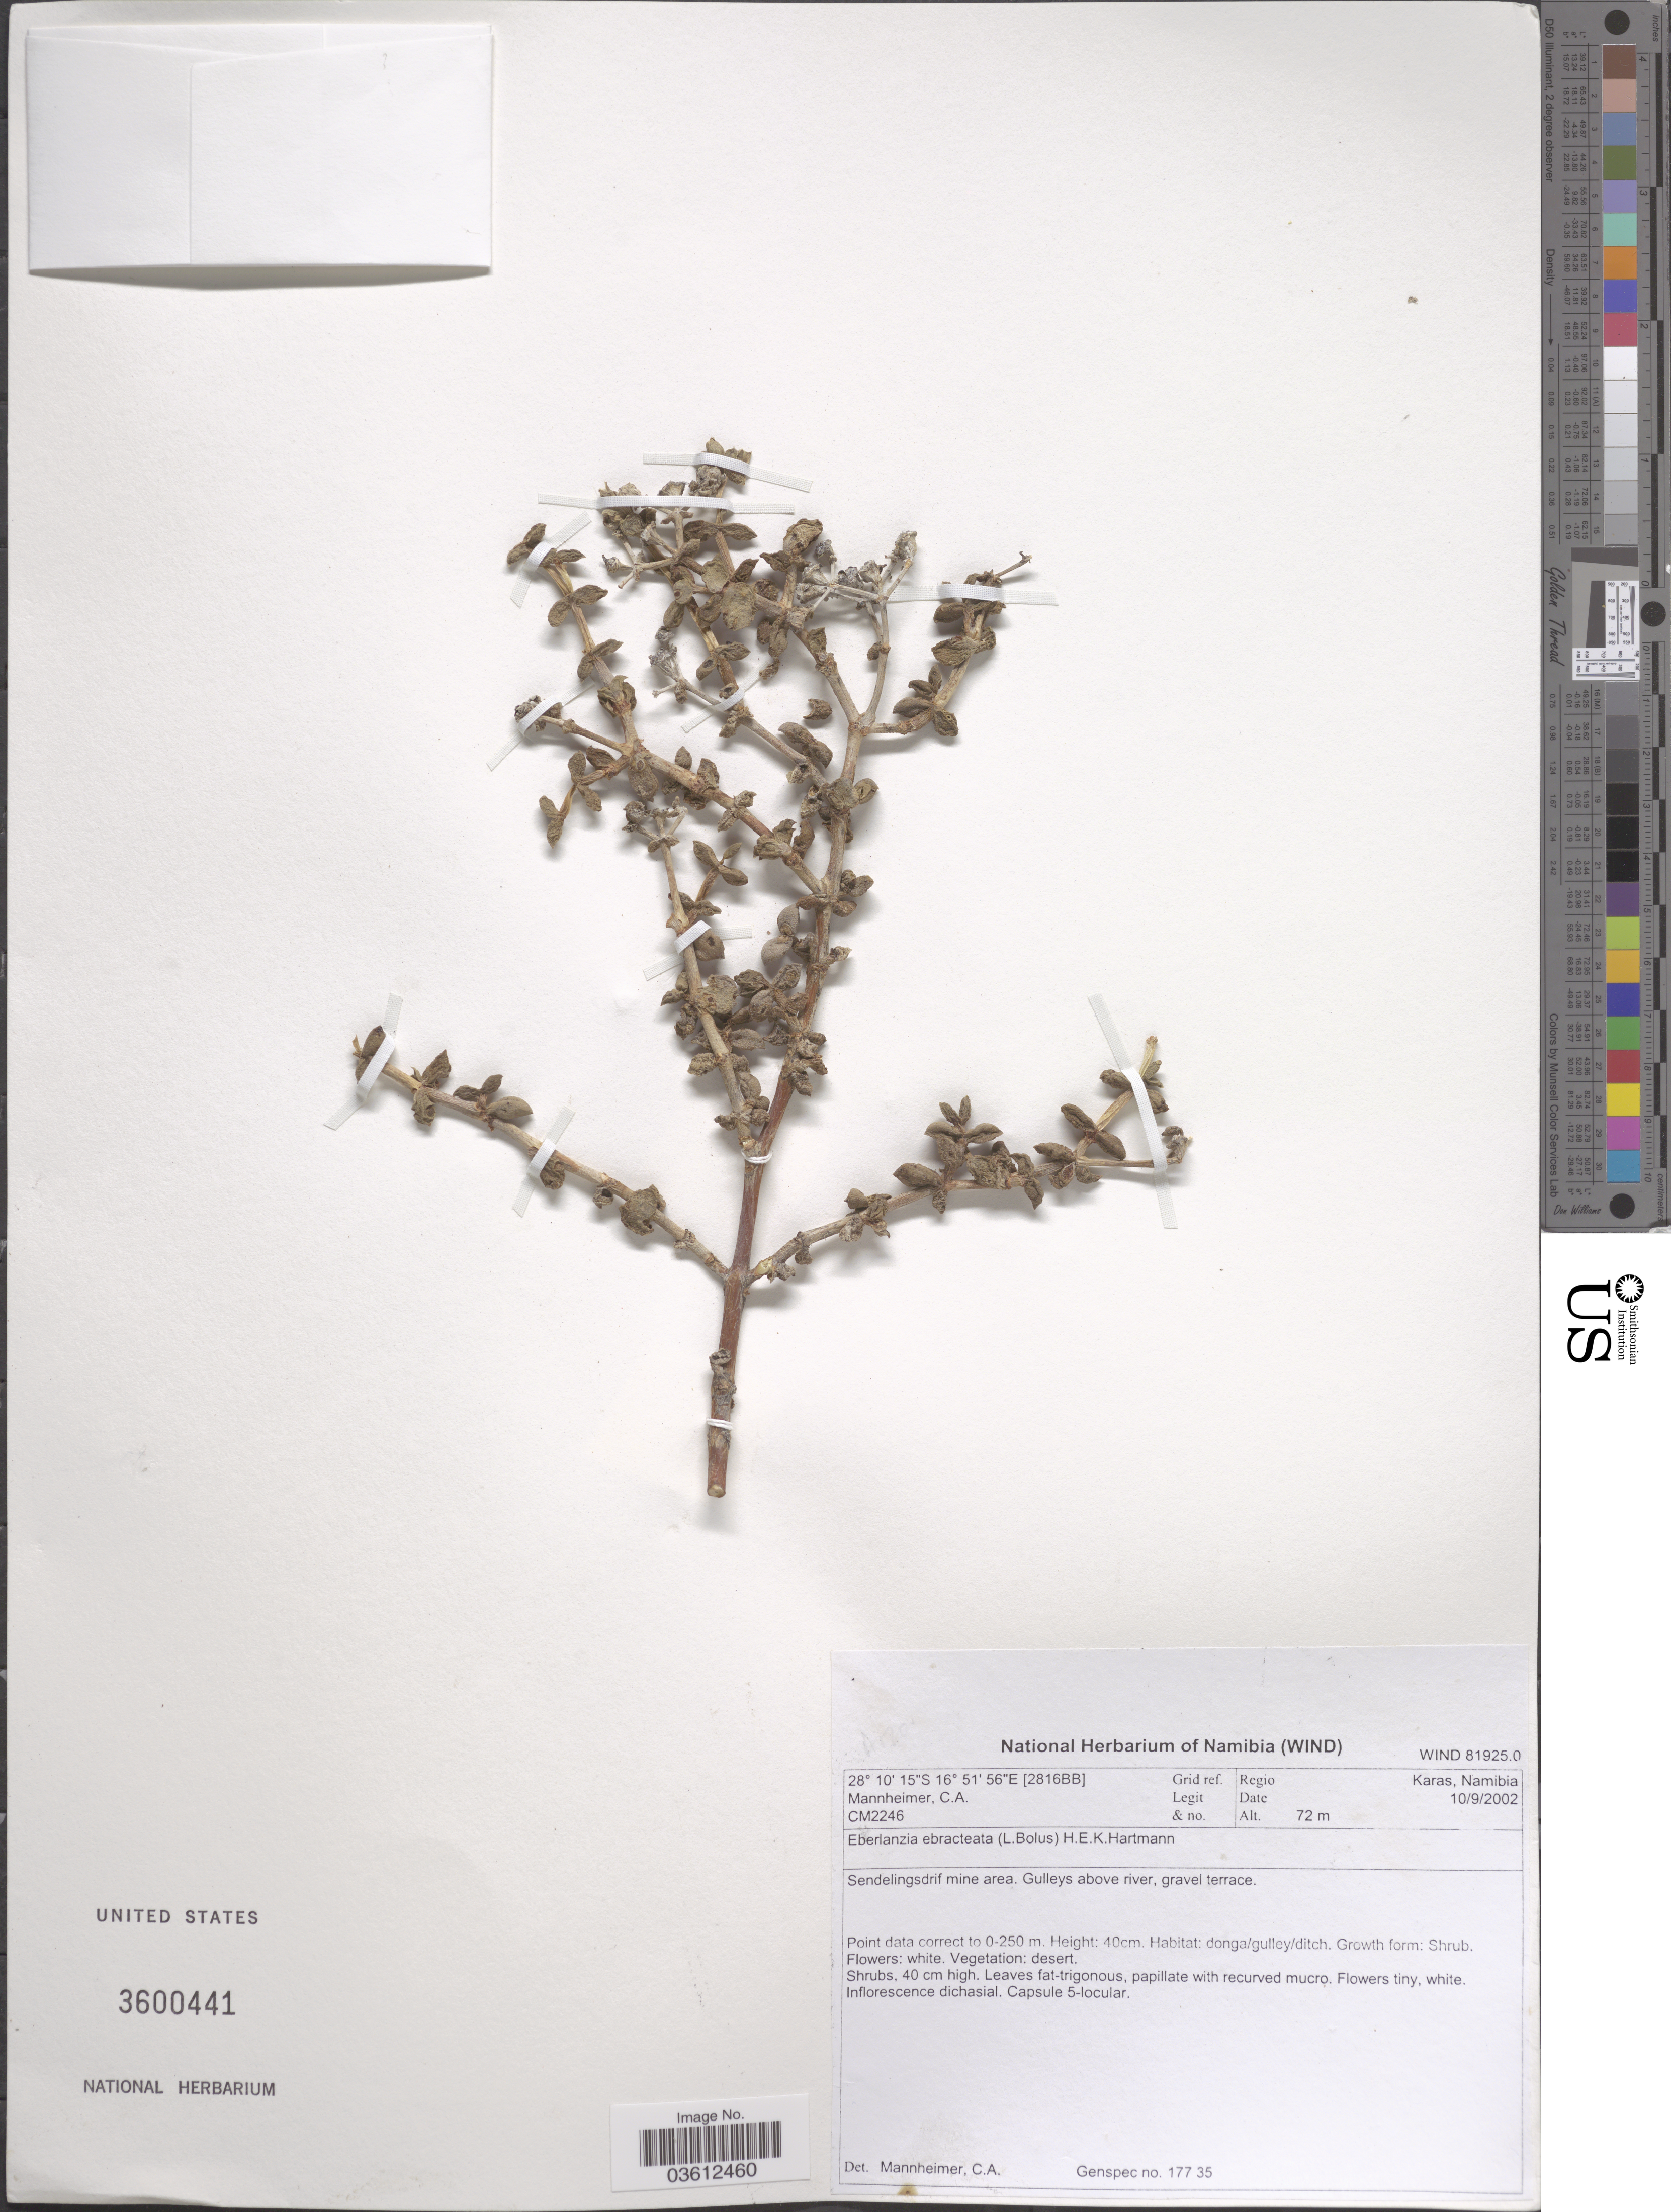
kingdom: Plantae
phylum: Tracheophyta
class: Magnoliopsida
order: Caryophyllales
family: Aizoaceae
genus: Eberlanzia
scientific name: Eberlanzia ebracteata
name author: H.E.K. Hartmann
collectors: C. A. Mannheimer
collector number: CM2246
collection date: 2002-09-10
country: Namibia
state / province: Karas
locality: Grid ref. [2816BB]. Regio Karas. Sendelingsdrif mine area. Gulleys above river, gravel terrace.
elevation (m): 72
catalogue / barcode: US 3600441